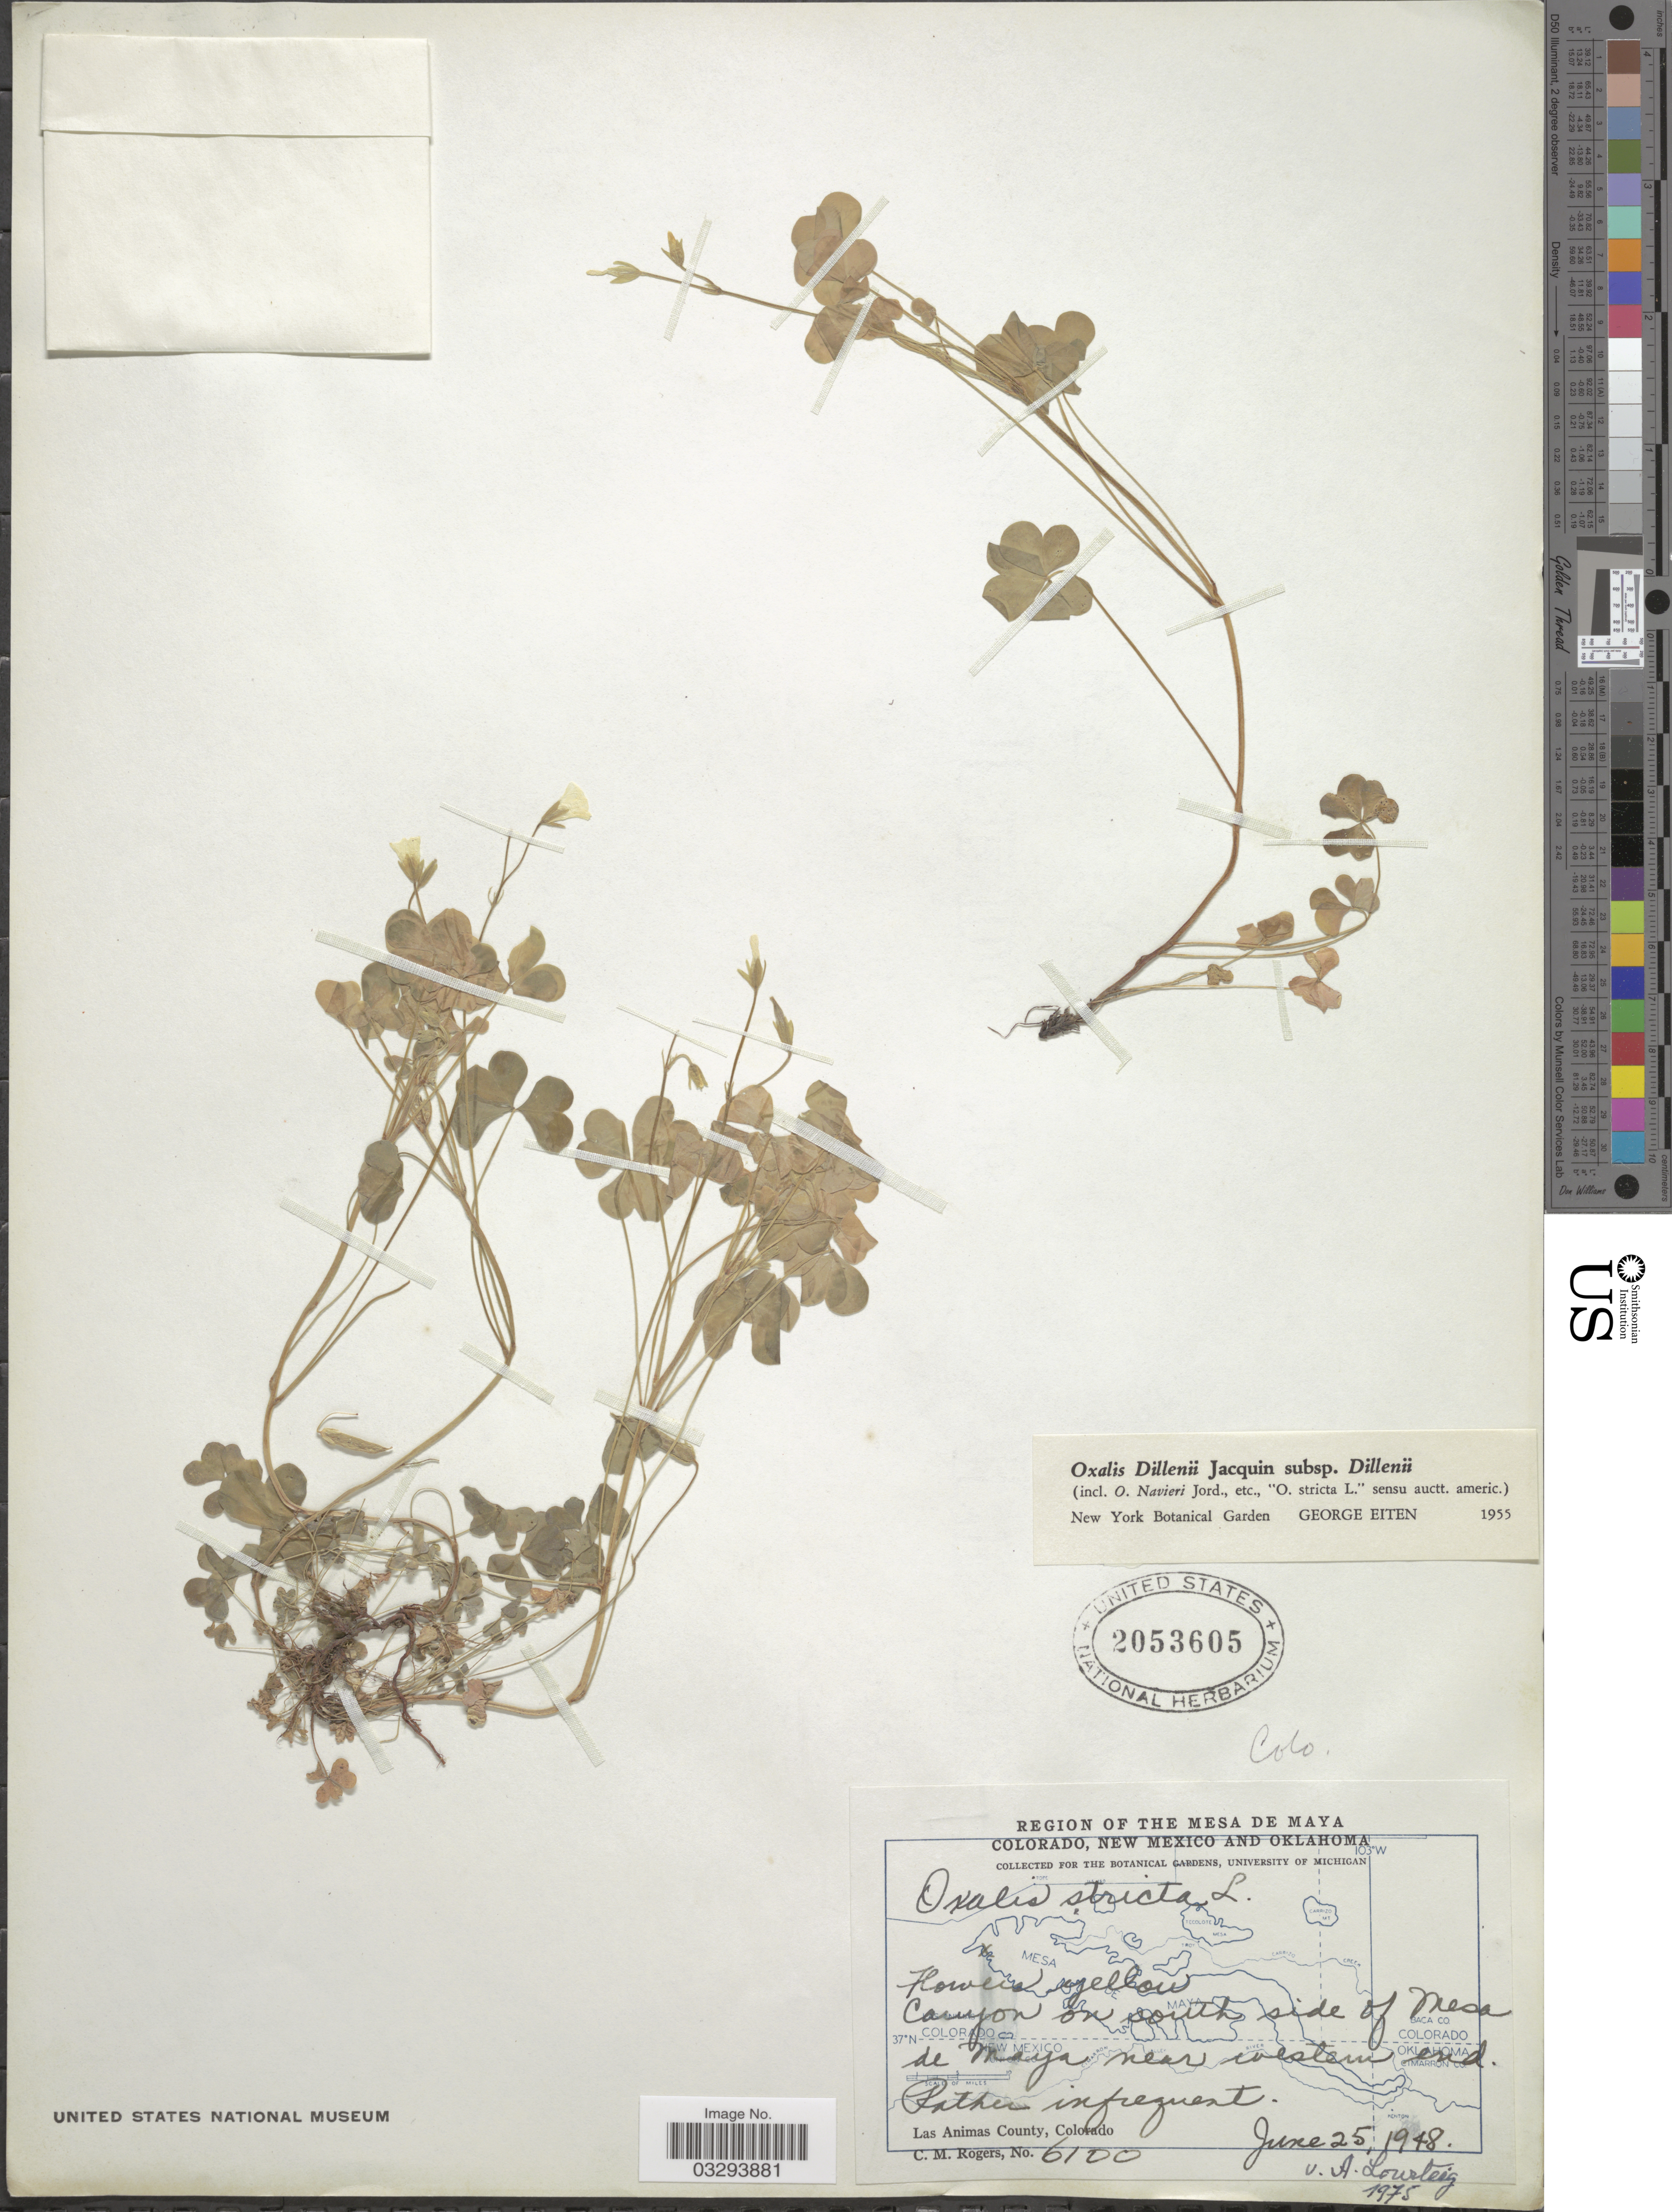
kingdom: Plantae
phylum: Tracheophyta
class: Magnoliopsida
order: Oxalidales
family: Oxalidaceae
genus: Oxalis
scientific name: Oxalis stricta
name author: L.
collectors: C. M. Rogers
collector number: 6100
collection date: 1948-06-25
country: United States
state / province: Colorado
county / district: Las Animas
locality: Canyon on south side of Mesa de Maya, near western end, Las Animas County.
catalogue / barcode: US 2053605